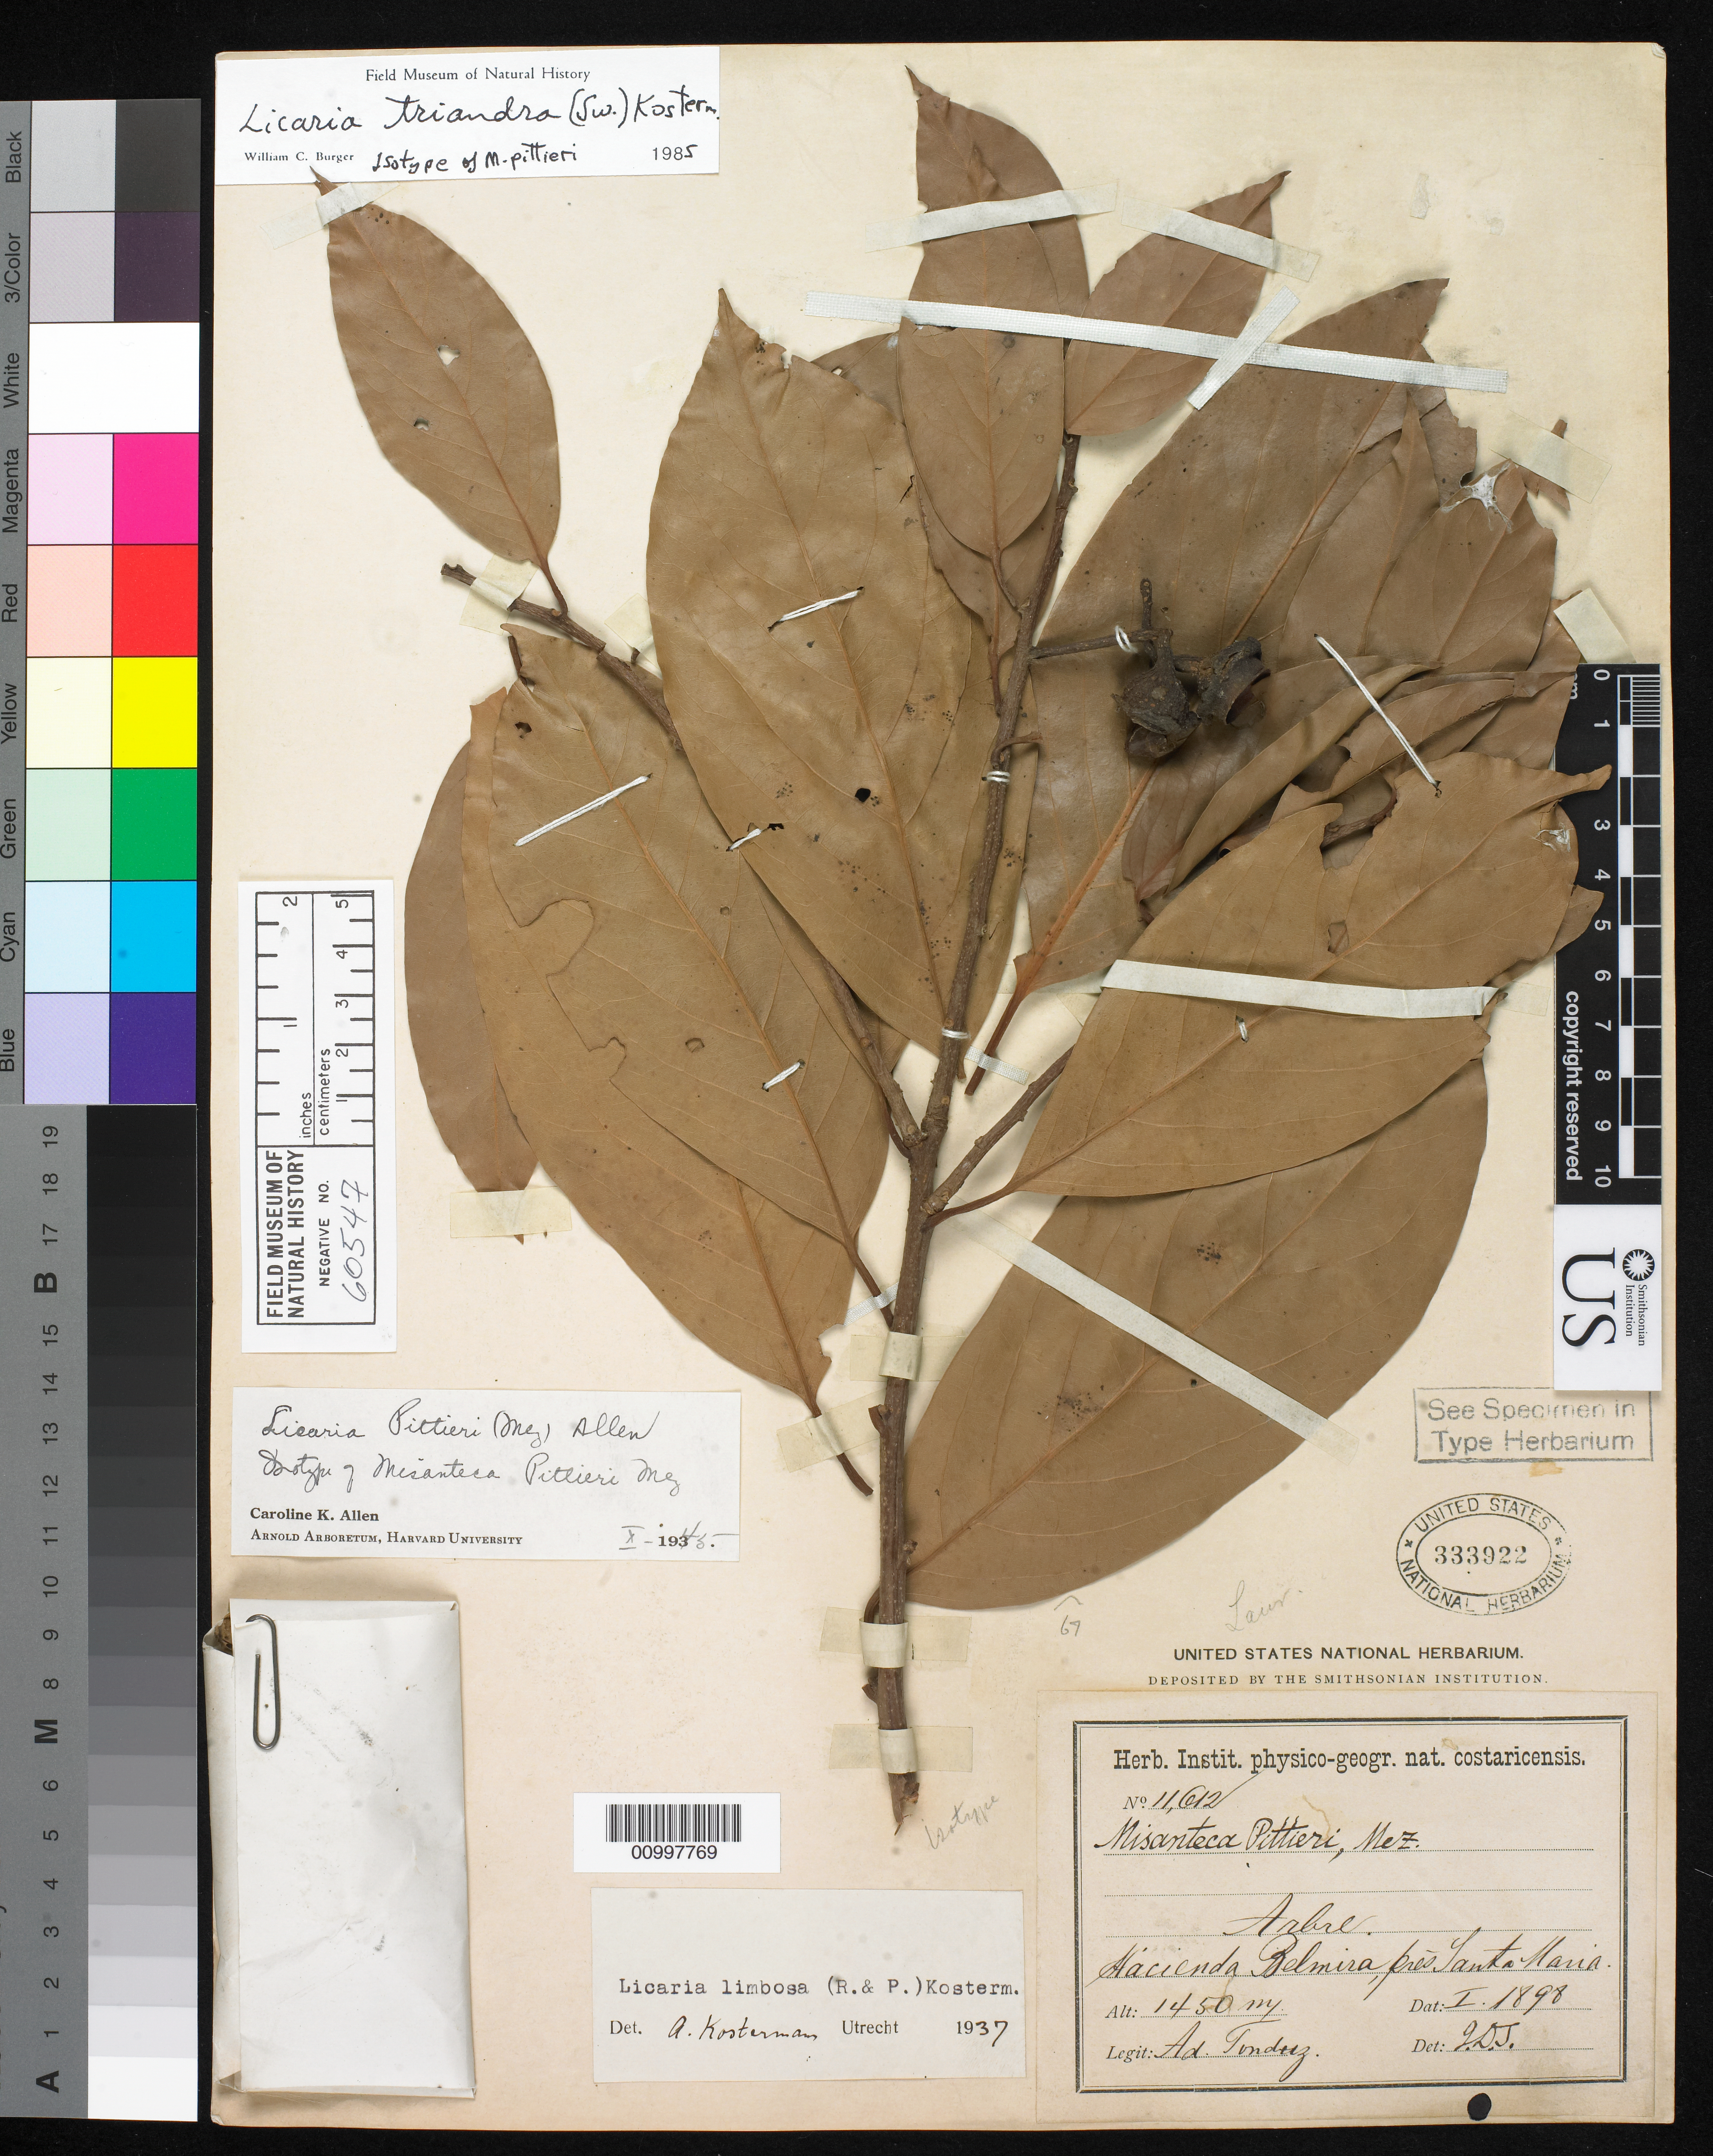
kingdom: Plantae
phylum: Tracheophyta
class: Magnoliopsida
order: Laurales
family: Lauraceae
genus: Misanteca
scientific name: Misanteca pittieri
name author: Mez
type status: Isotype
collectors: A. Tonduz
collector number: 11612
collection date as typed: Jan 1898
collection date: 1898-01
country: Costa Rica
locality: Hacienda Belmira, prés Santa Maria.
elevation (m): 1450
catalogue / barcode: US 333922